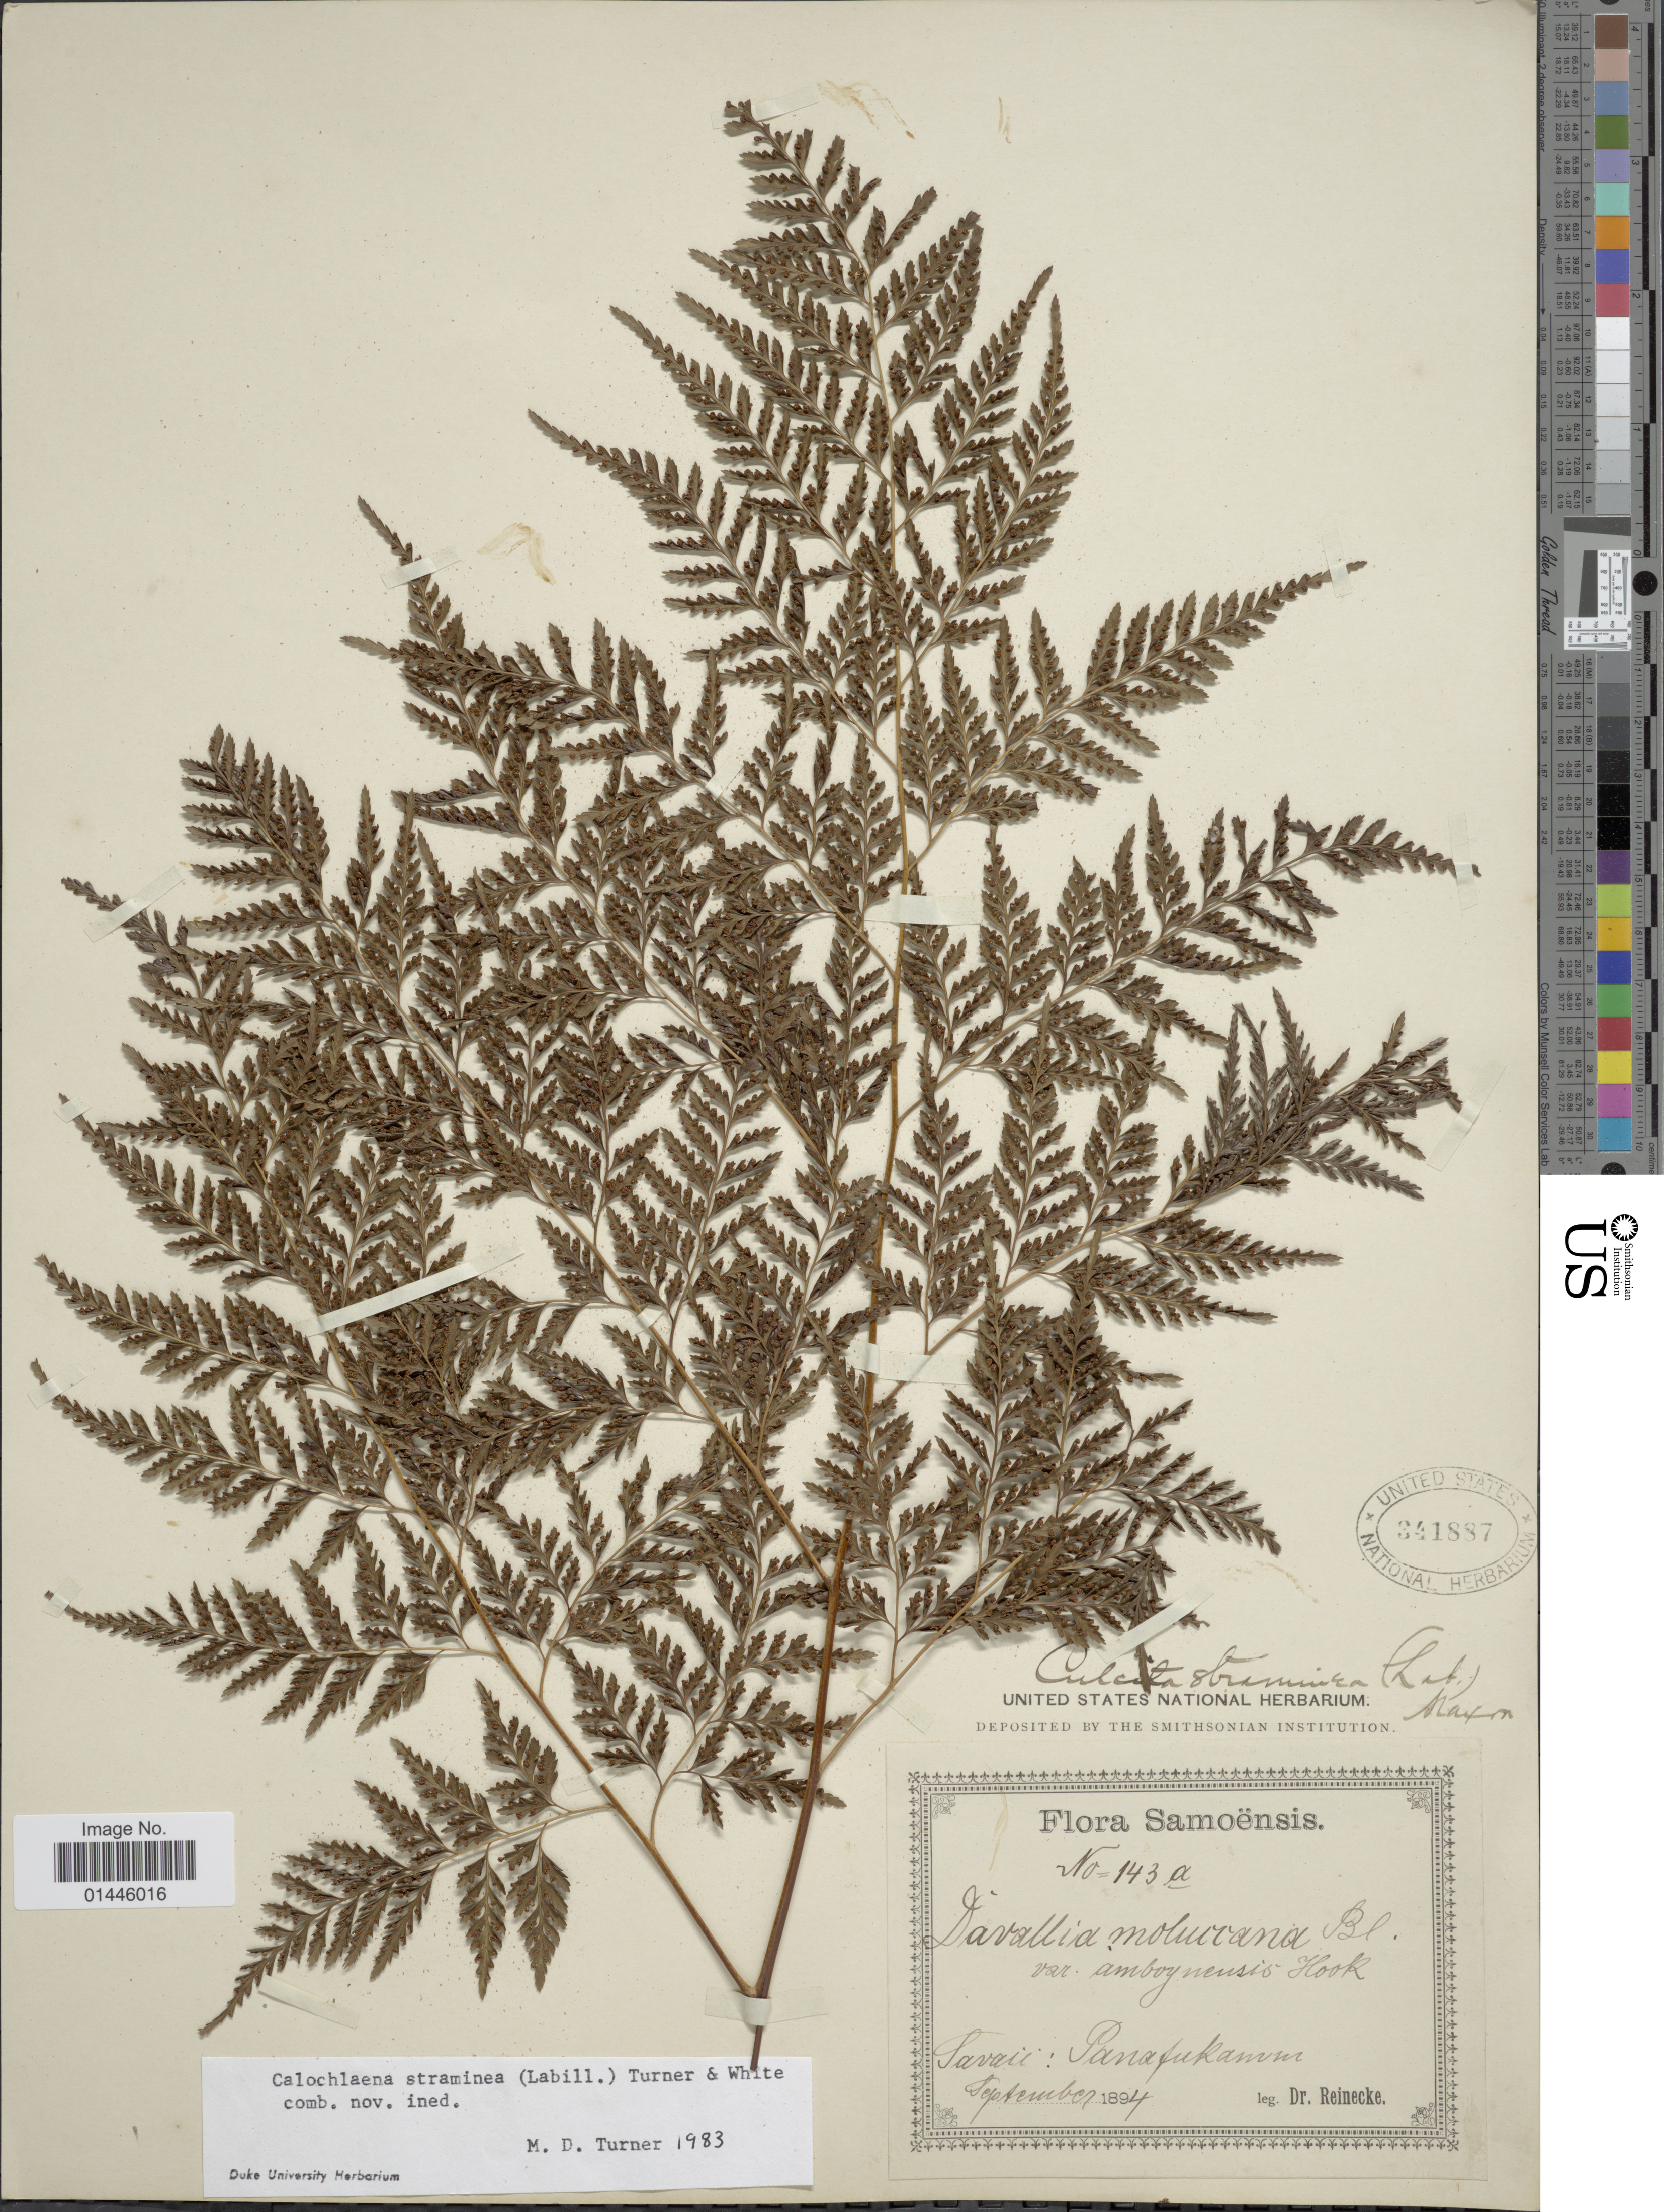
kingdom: Plantae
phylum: Tracheophyta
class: Polypodiopsida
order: Cyatheales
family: Dicksoniaceae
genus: Calochlaena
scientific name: Calochlaena straminea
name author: (Labill.) M.D. Turner & R.A. White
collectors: -- Reinecke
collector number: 143a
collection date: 1894-09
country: Samoa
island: Savai'i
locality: Savaii: Panafukkamm. [interpreted]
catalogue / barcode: US 341887